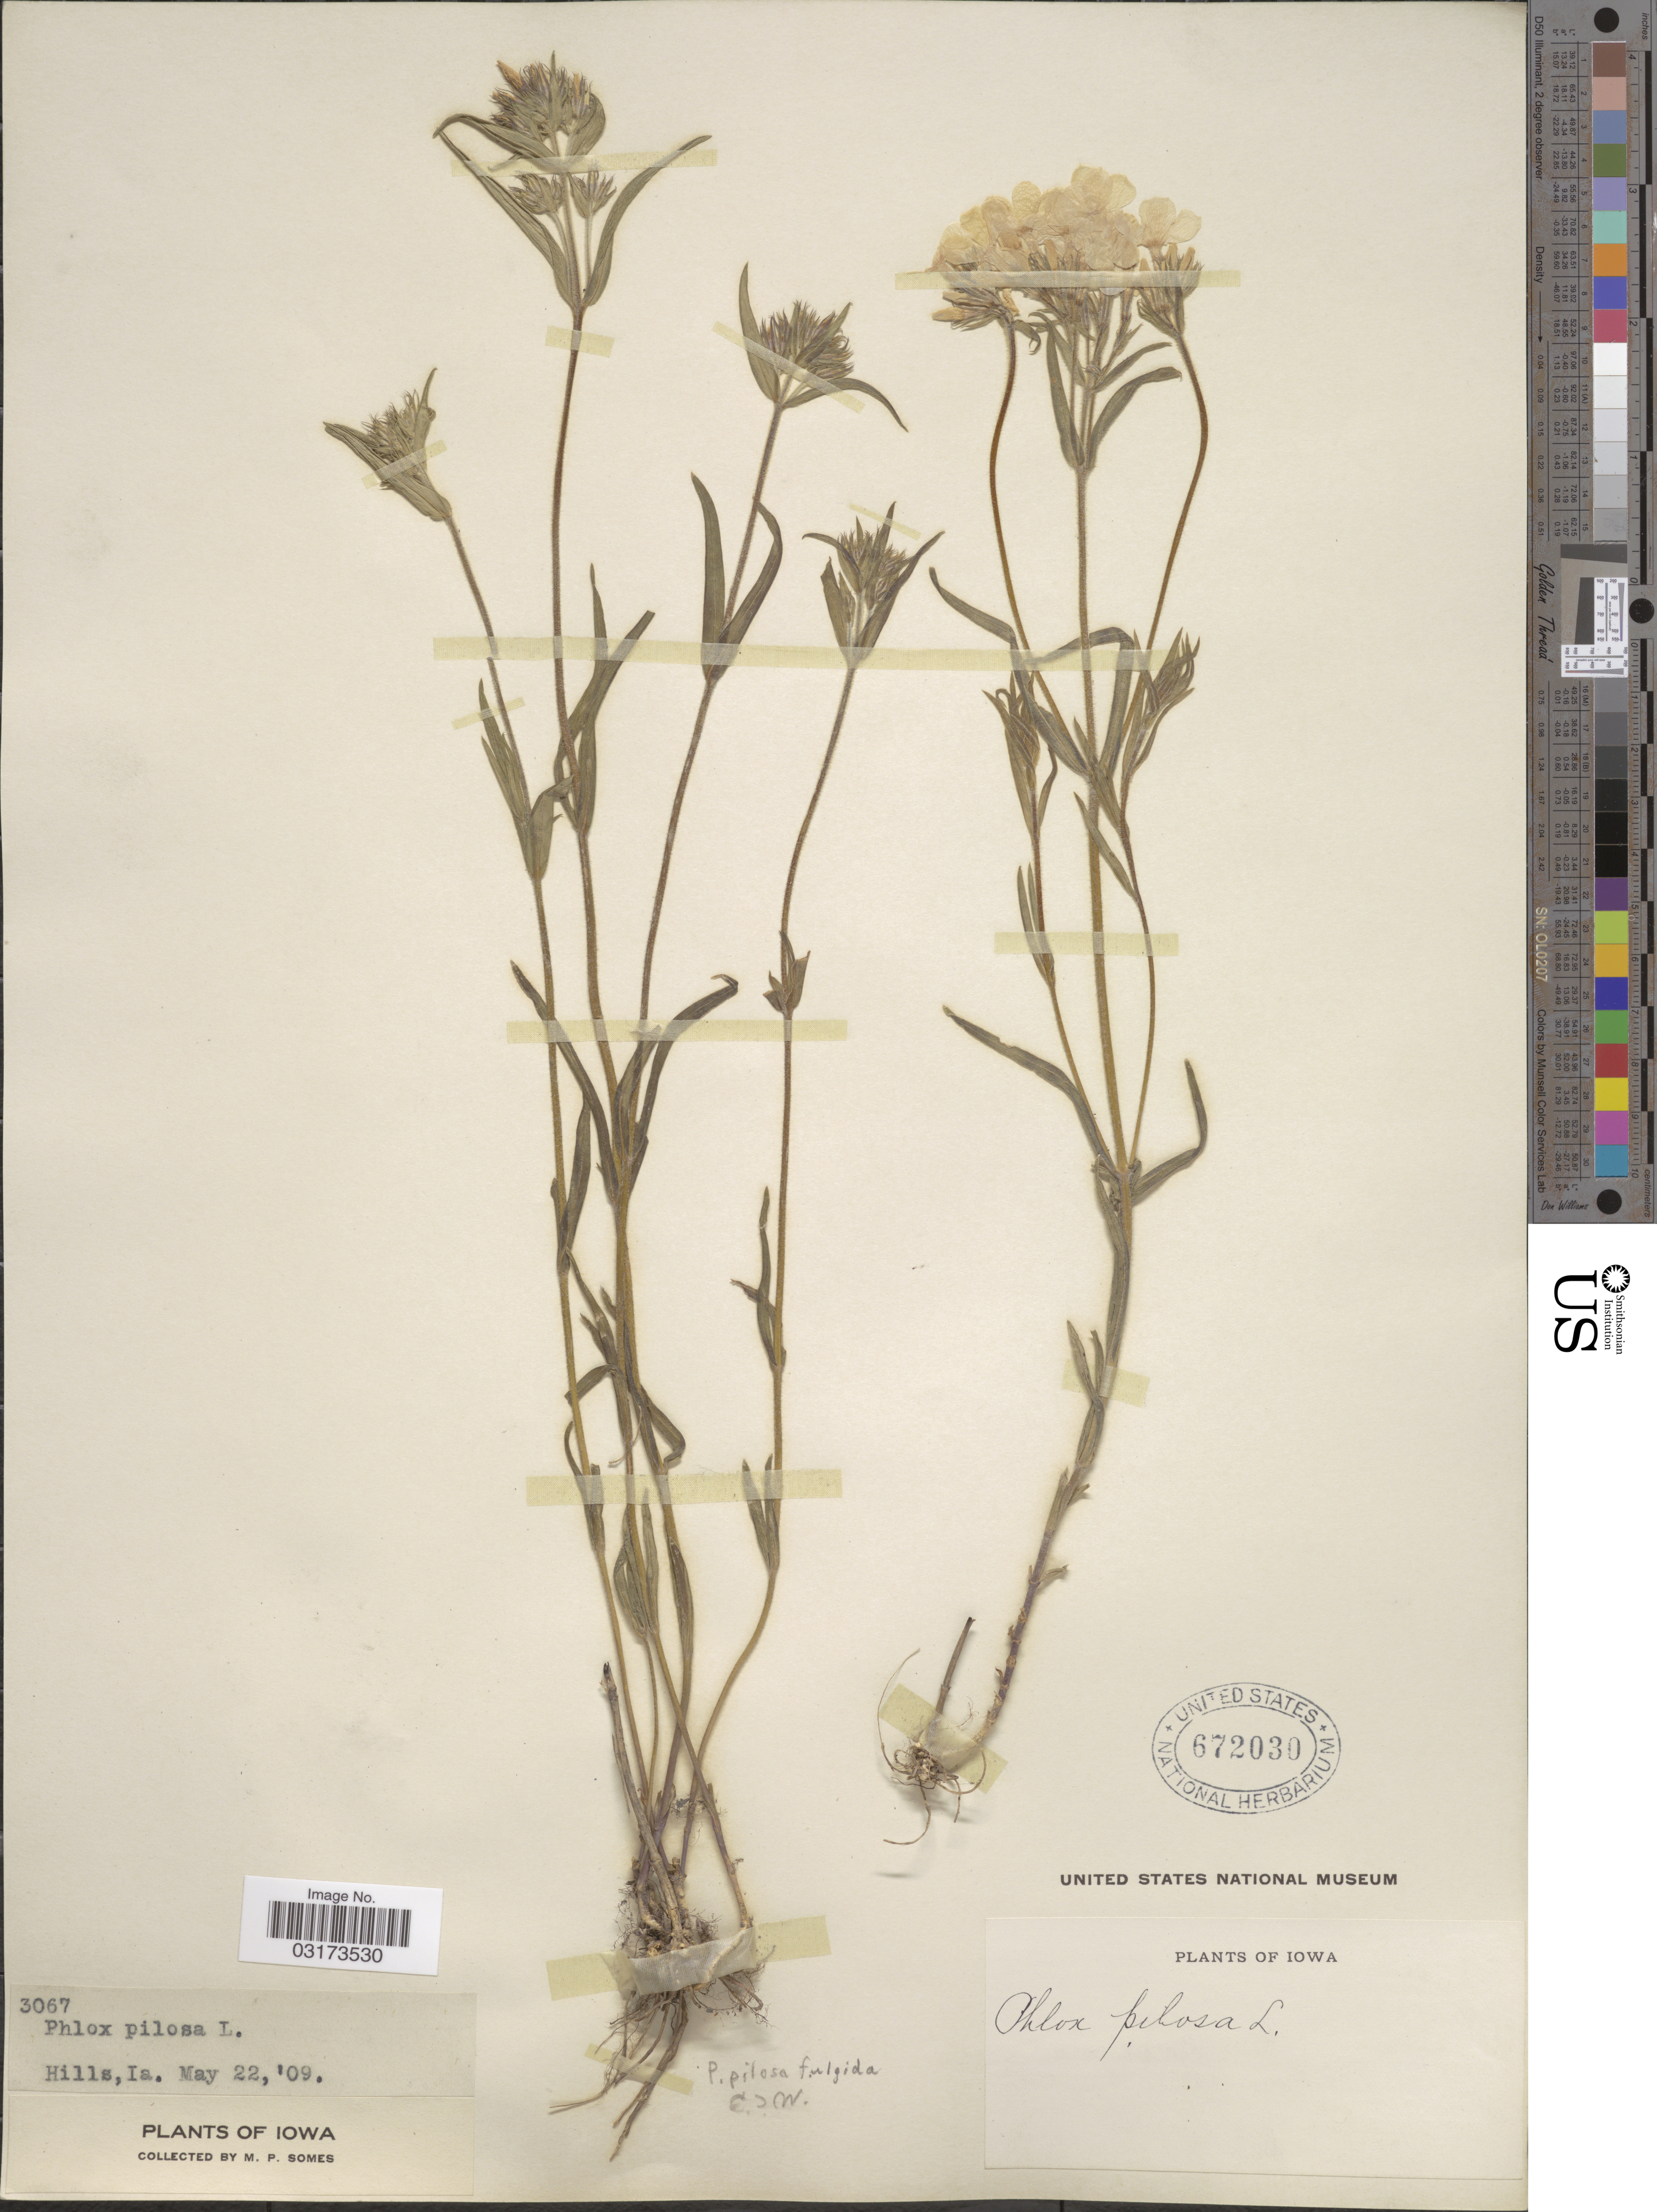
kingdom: Plantae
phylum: Tracheophyta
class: Magnoliopsida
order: Ericales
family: Polemoniaceae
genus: Phlox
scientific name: Phlox pilosa subsp. fulgida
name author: (Wherry) Wherry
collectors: M. Somes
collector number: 3067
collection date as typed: Transcribed d/m/y: 22/5/9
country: United States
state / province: Iowa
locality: Hills.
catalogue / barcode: US 672030